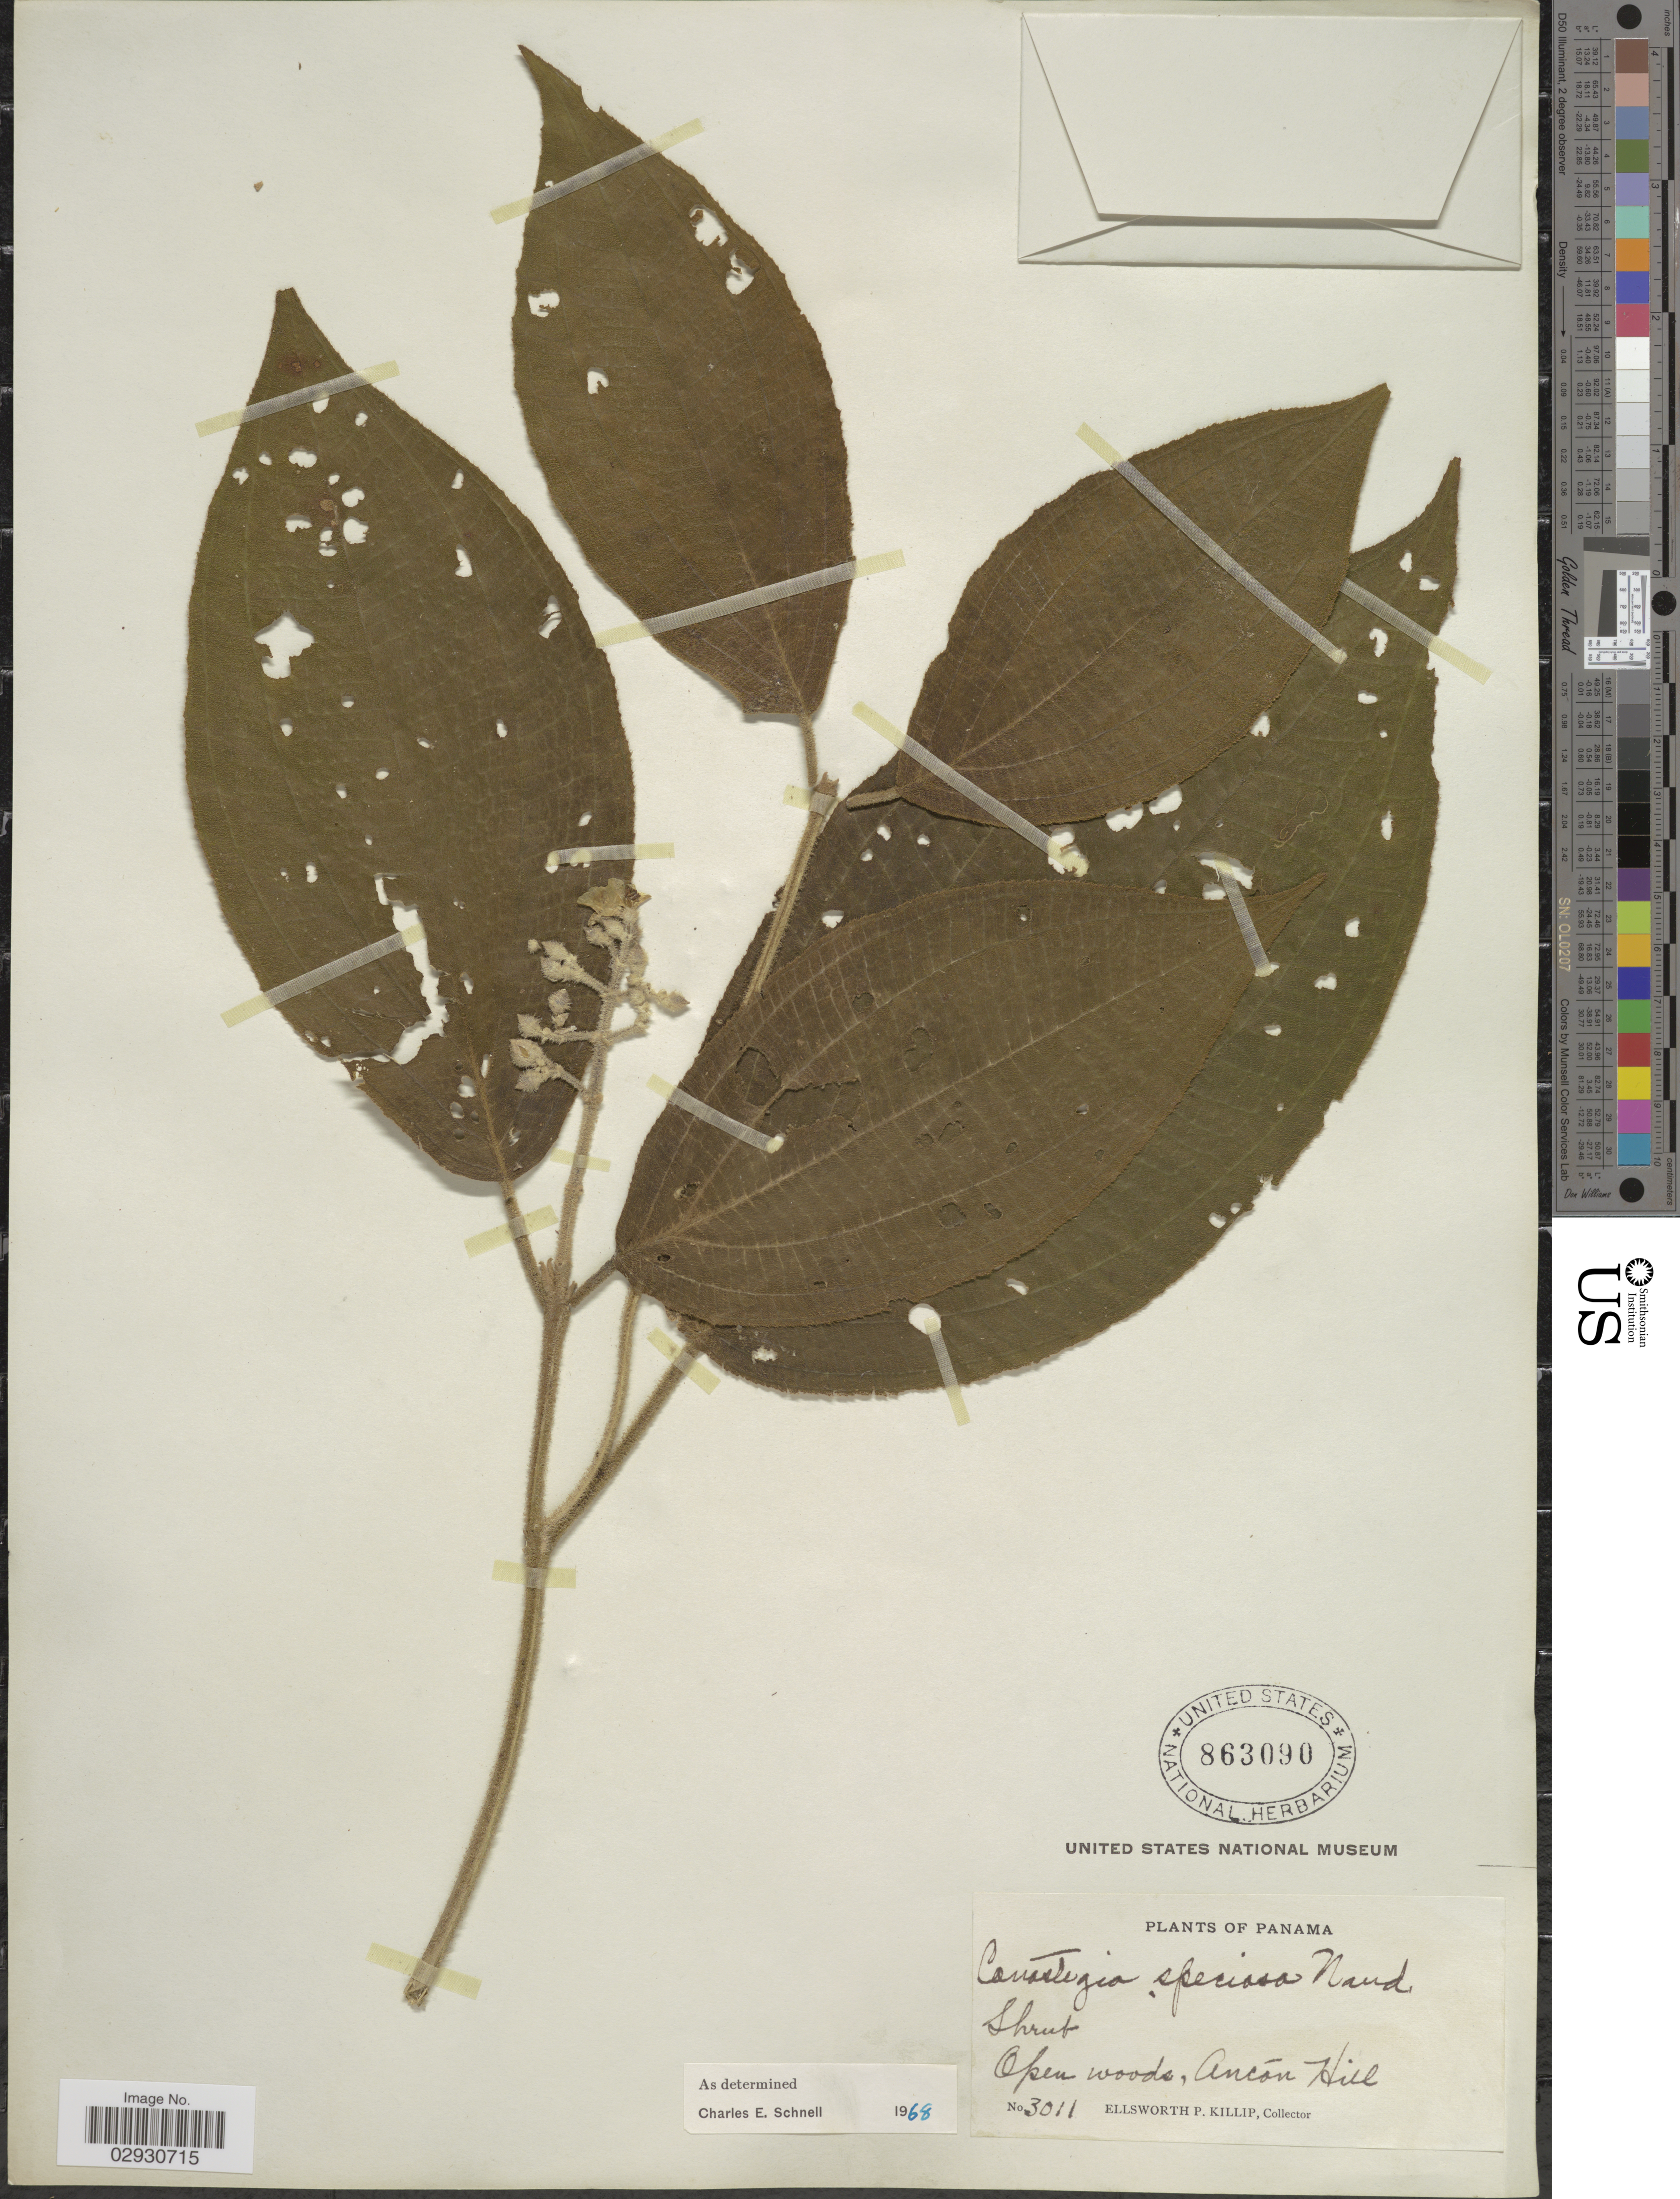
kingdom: Plantae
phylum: Tracheophyta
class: Magnoliopsida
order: Myrtales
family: Melastomataceae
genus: Conostegia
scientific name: Conostegia speciosa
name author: Naudin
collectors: E. P. Killip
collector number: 3011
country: Panama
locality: Open woods, Ancón Hill.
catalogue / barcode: US 863090